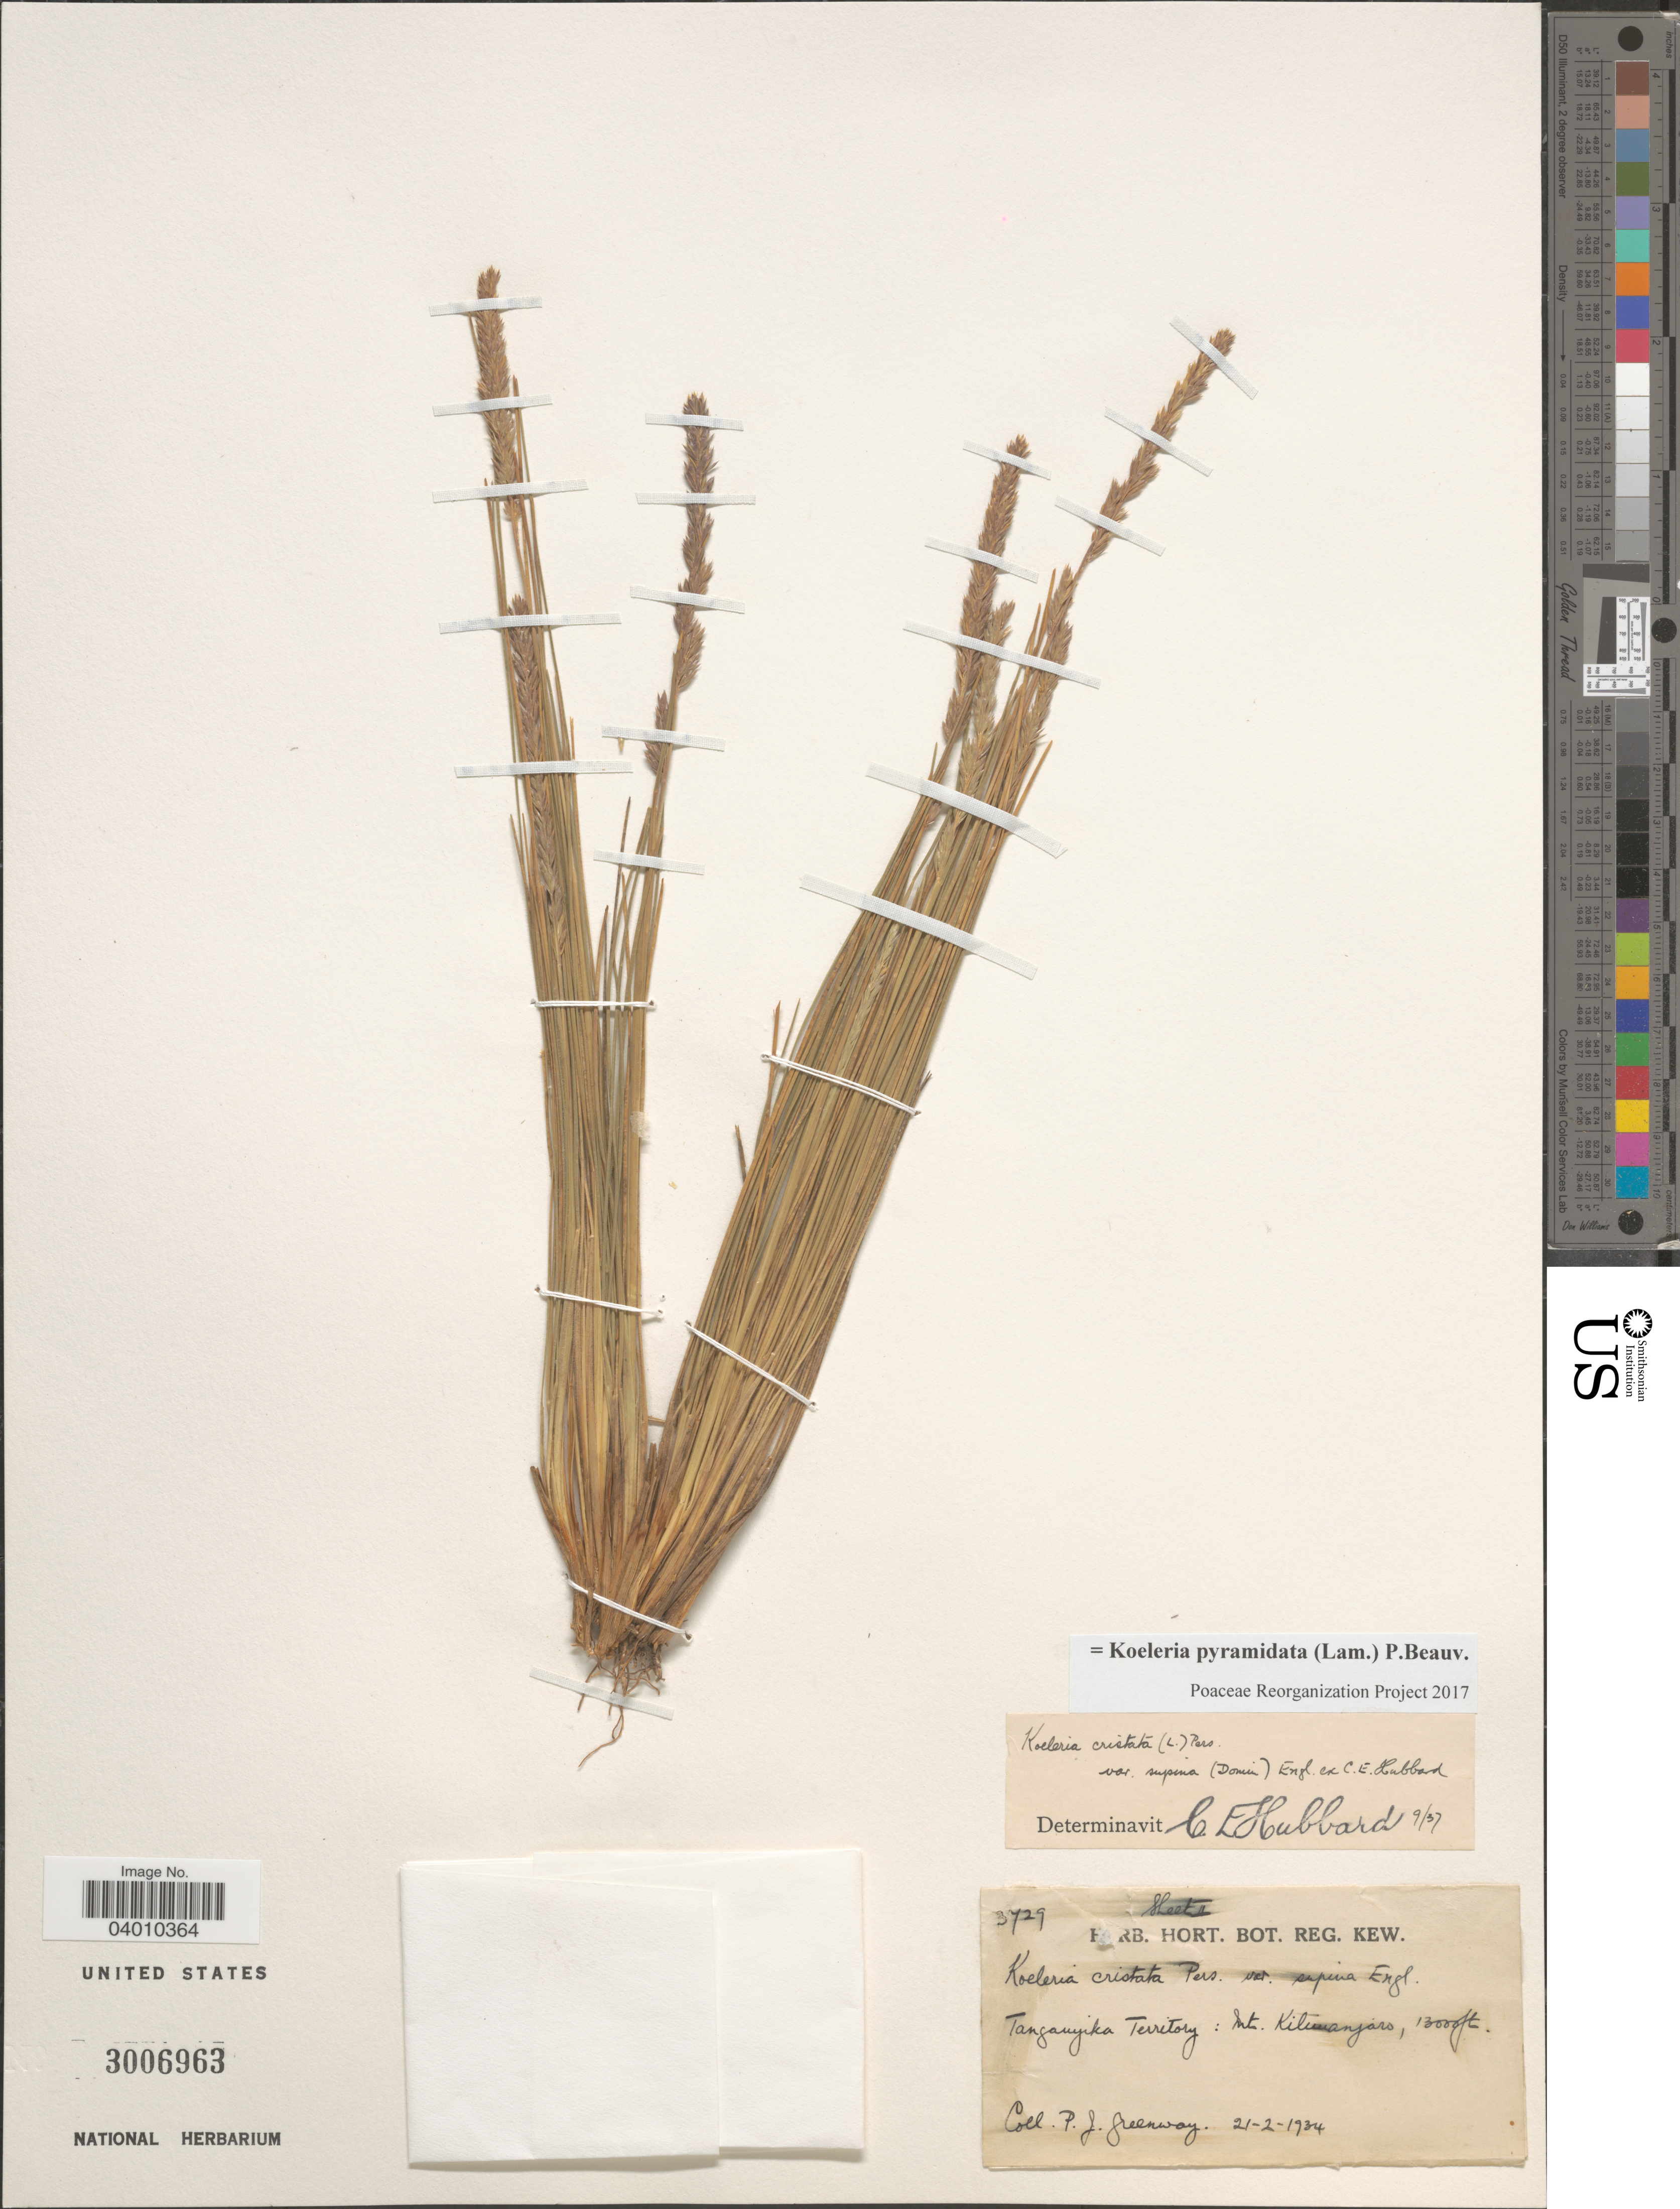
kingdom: Plantae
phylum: Tracheophyta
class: Liliopsida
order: Poales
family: Poaceae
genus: Koeleria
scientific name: Koeleria pyramidata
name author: (Lam.) P. Beauv.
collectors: P. J. Greenway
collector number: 3729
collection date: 1934-02-21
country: Tanzania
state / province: Kilimanjaro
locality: Tanganyika Territory: Mt. Kilimanjaro.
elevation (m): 3962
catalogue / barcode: US 3006963